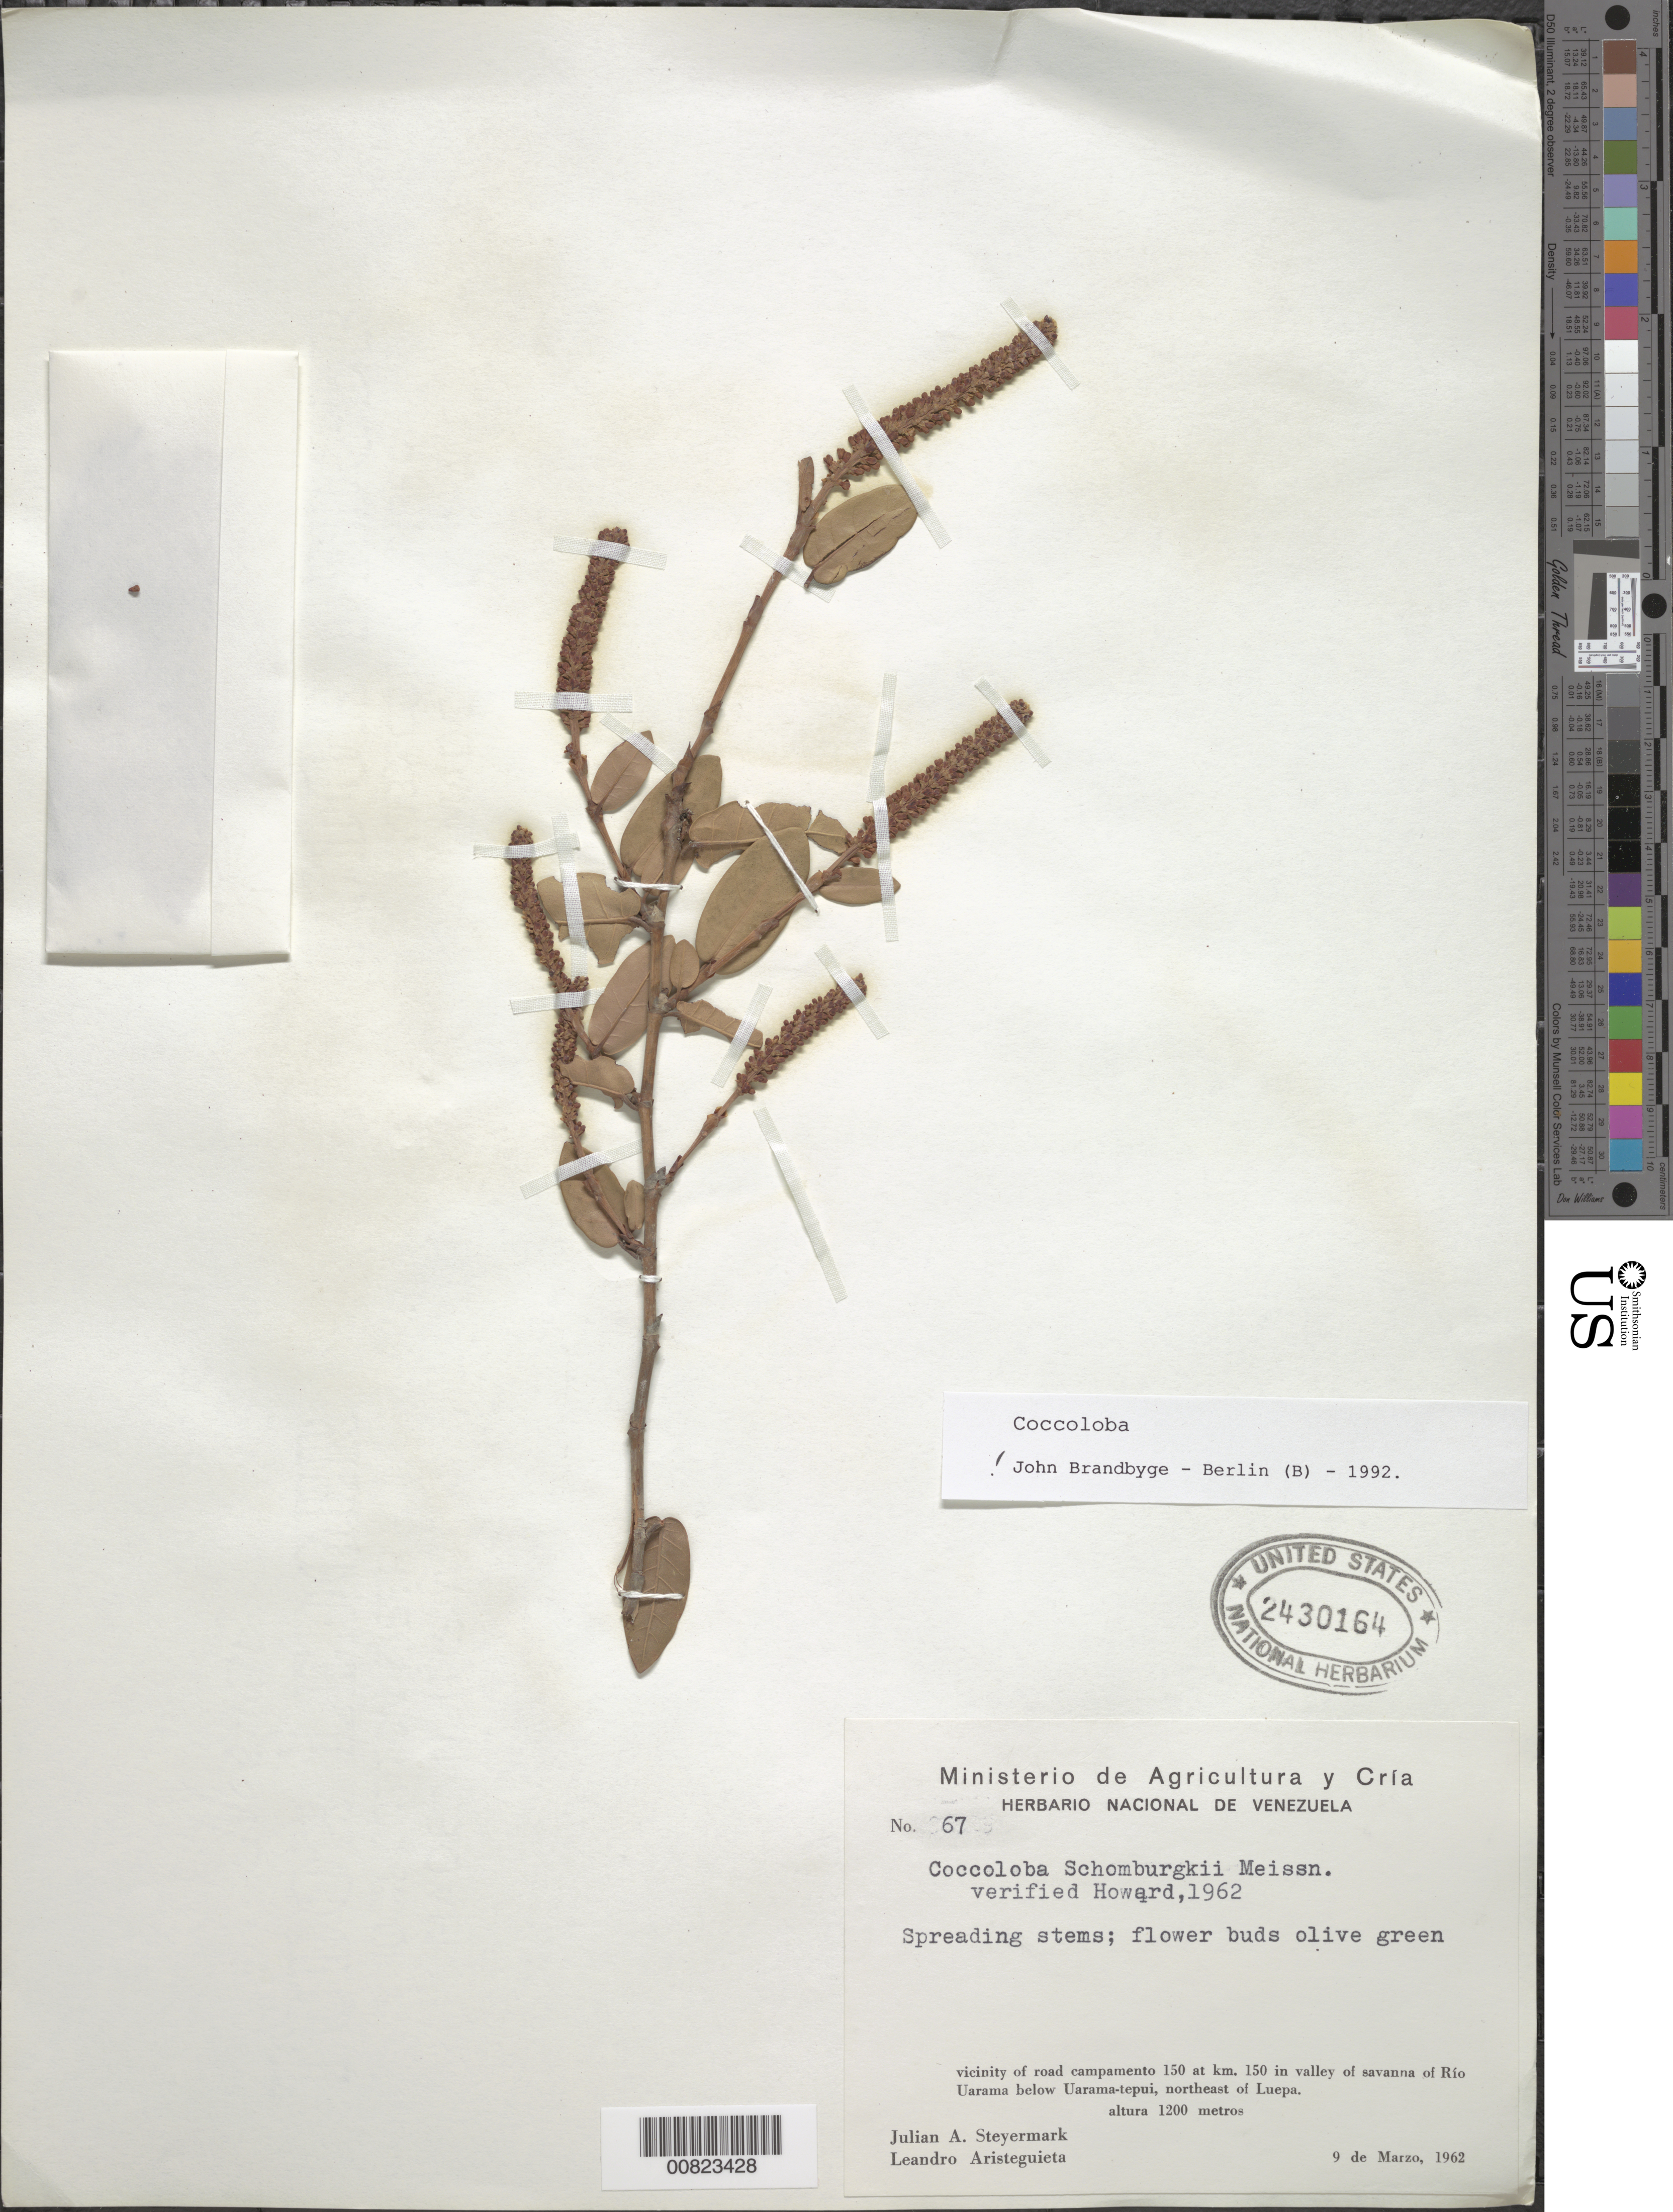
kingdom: Plantae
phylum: Tracheophyta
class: Magnoliopsida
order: Caryophyllales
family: Polygonaceae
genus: Coccoloba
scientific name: Coccoloba schomburgkii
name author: Meisn.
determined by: Howard, R. A.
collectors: J. Steyermark, R. L. Liesner & B. Holst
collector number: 132080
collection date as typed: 26-May-86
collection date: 1986-05-26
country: Venezuela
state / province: Bolívar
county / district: Piar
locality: Murisipan-tepuí, southern projection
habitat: Savanna; ascending near border of dwarf forest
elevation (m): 1700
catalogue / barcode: US 3282025